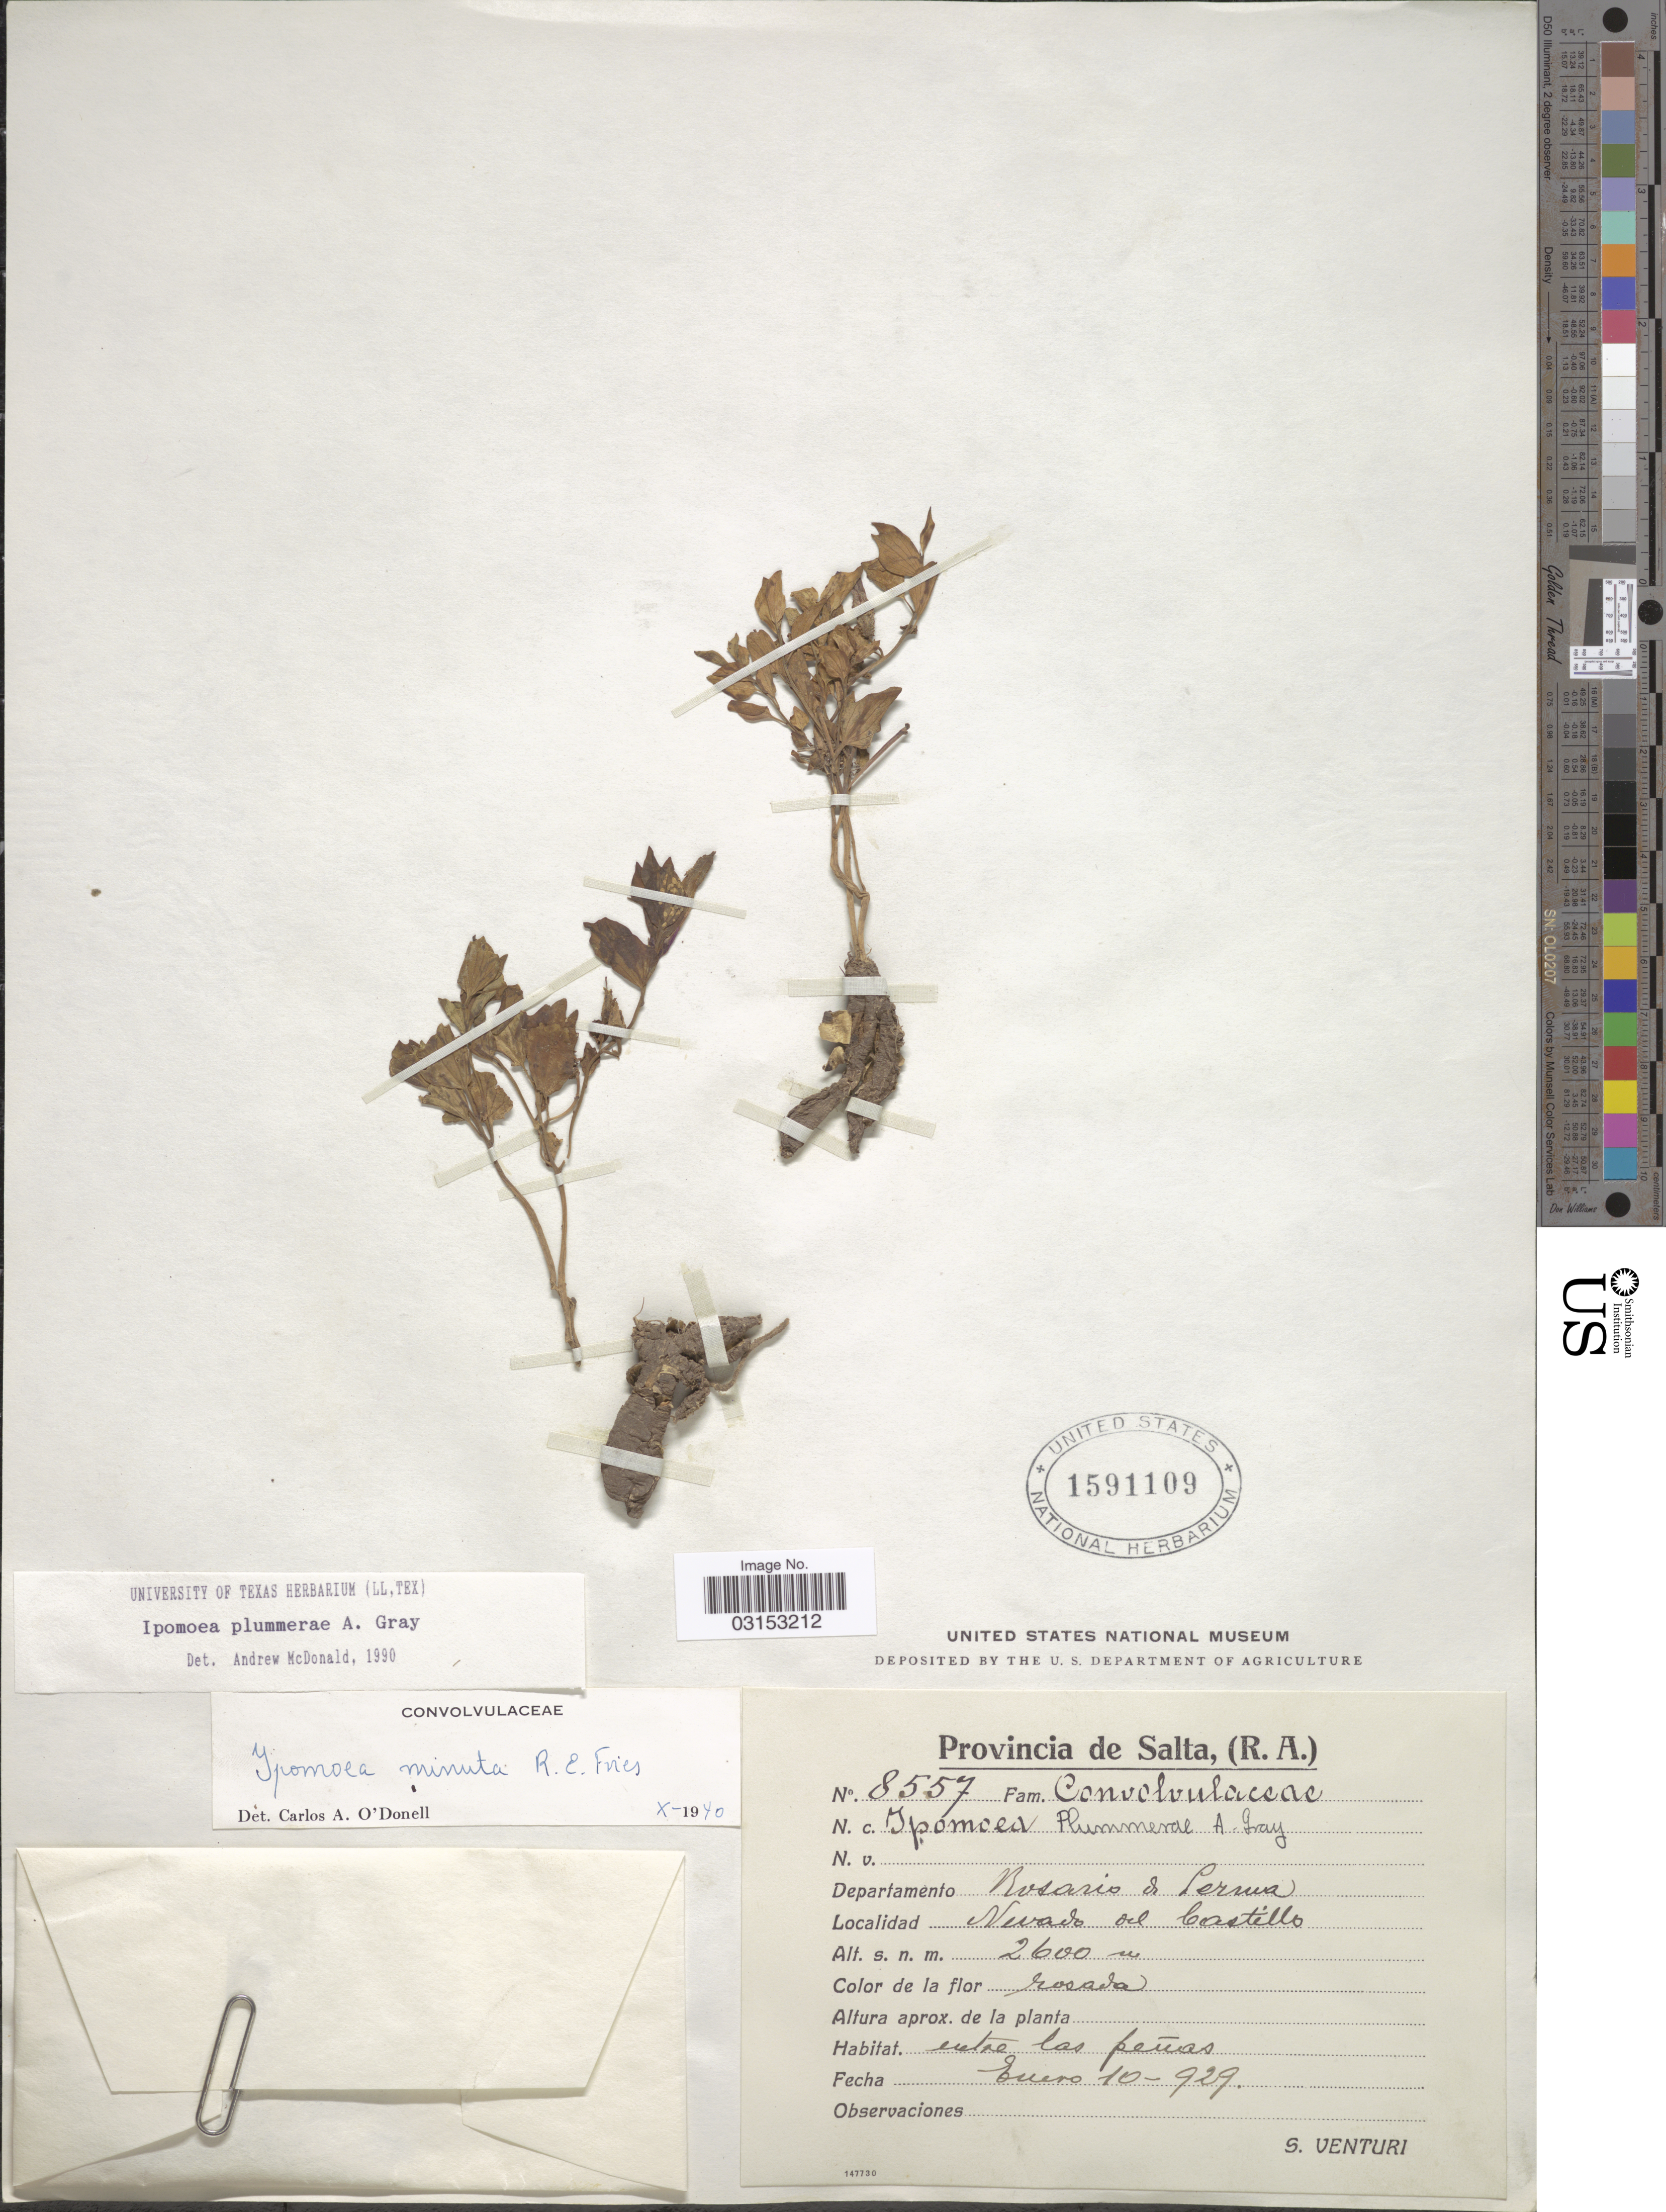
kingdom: Plantae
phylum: Tracheophyta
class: Magnoliopsida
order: Solanales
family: Convolvulaceae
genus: Ipomoea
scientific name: Ipomoea plummerae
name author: A. Gray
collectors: S. Venturi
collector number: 8557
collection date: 1929-01-10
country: Argentina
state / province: Salta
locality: Departamento Rosario de Lerma, Nevado del Castillo.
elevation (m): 2600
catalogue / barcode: US 1591109